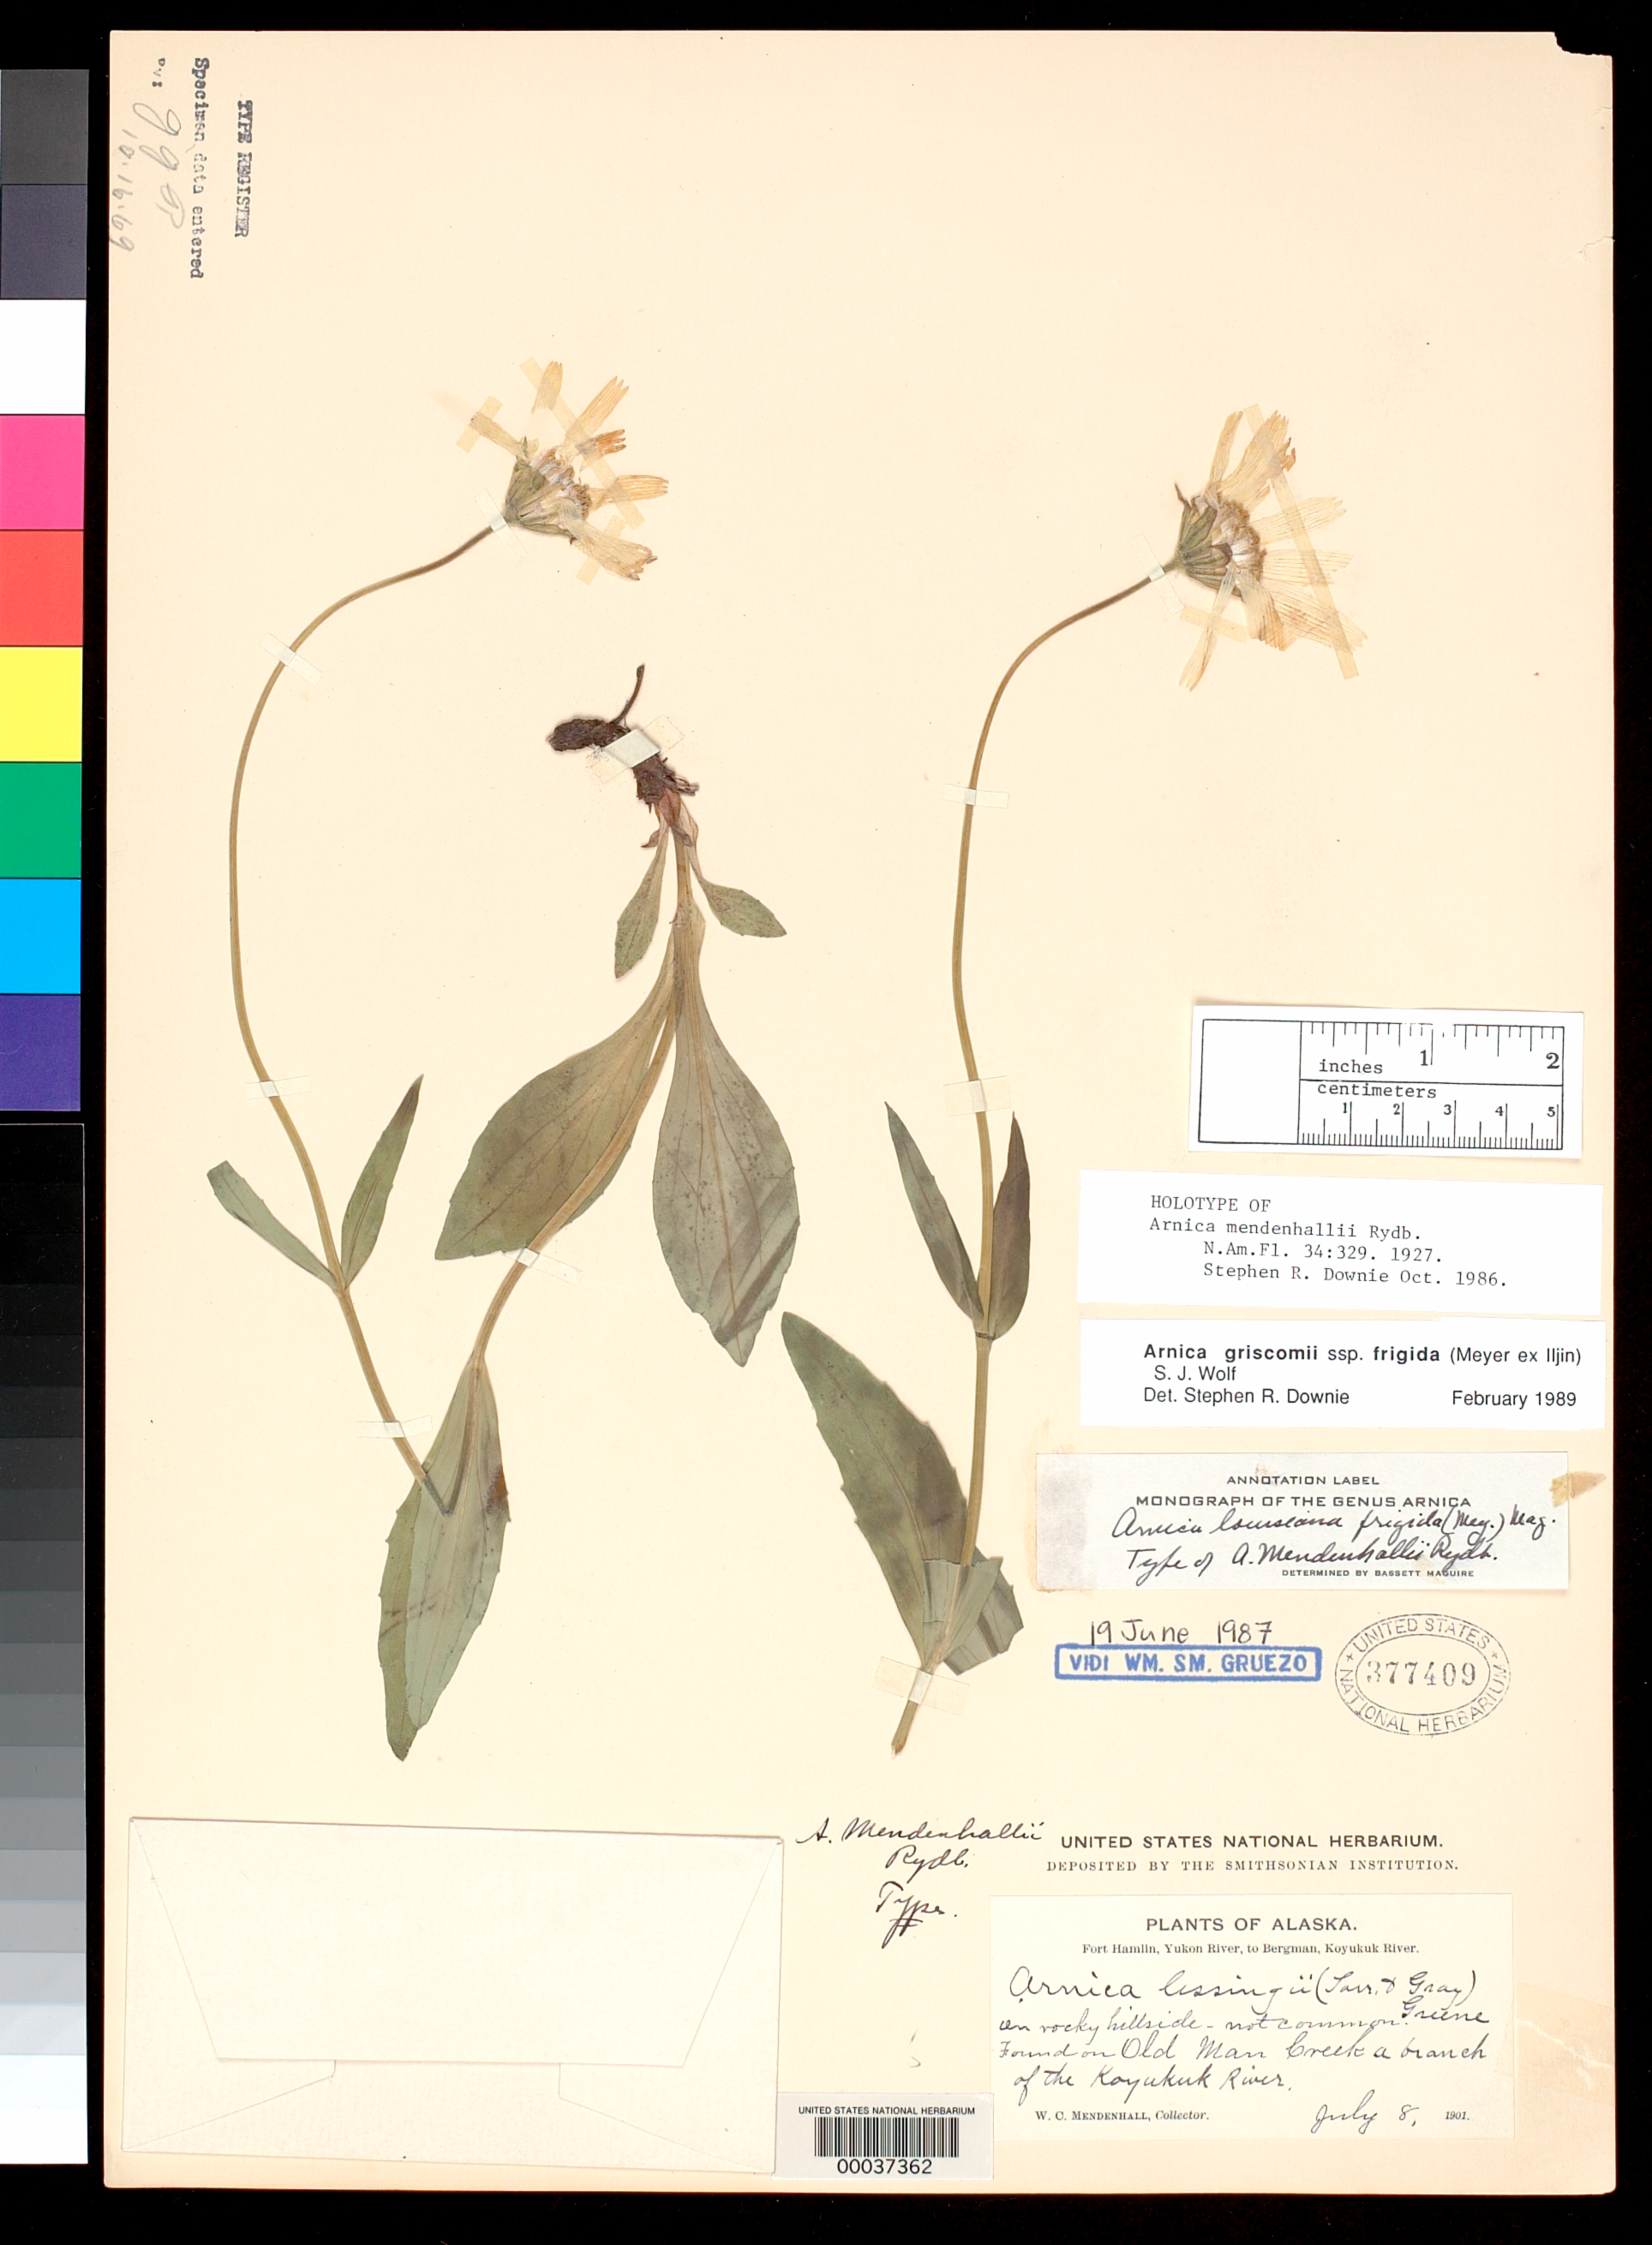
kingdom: Plantae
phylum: Tracheophyta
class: Magnoliopsida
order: Asterales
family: Asteraceae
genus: Arnica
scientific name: Arnica mendenhallii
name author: Rydb.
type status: Holotype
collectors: W. Mendenhall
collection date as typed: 08 Jul 1901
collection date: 1901-07-08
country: United States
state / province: Alaska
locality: Koyukuk River, Old Man Creek.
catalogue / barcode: US 377409